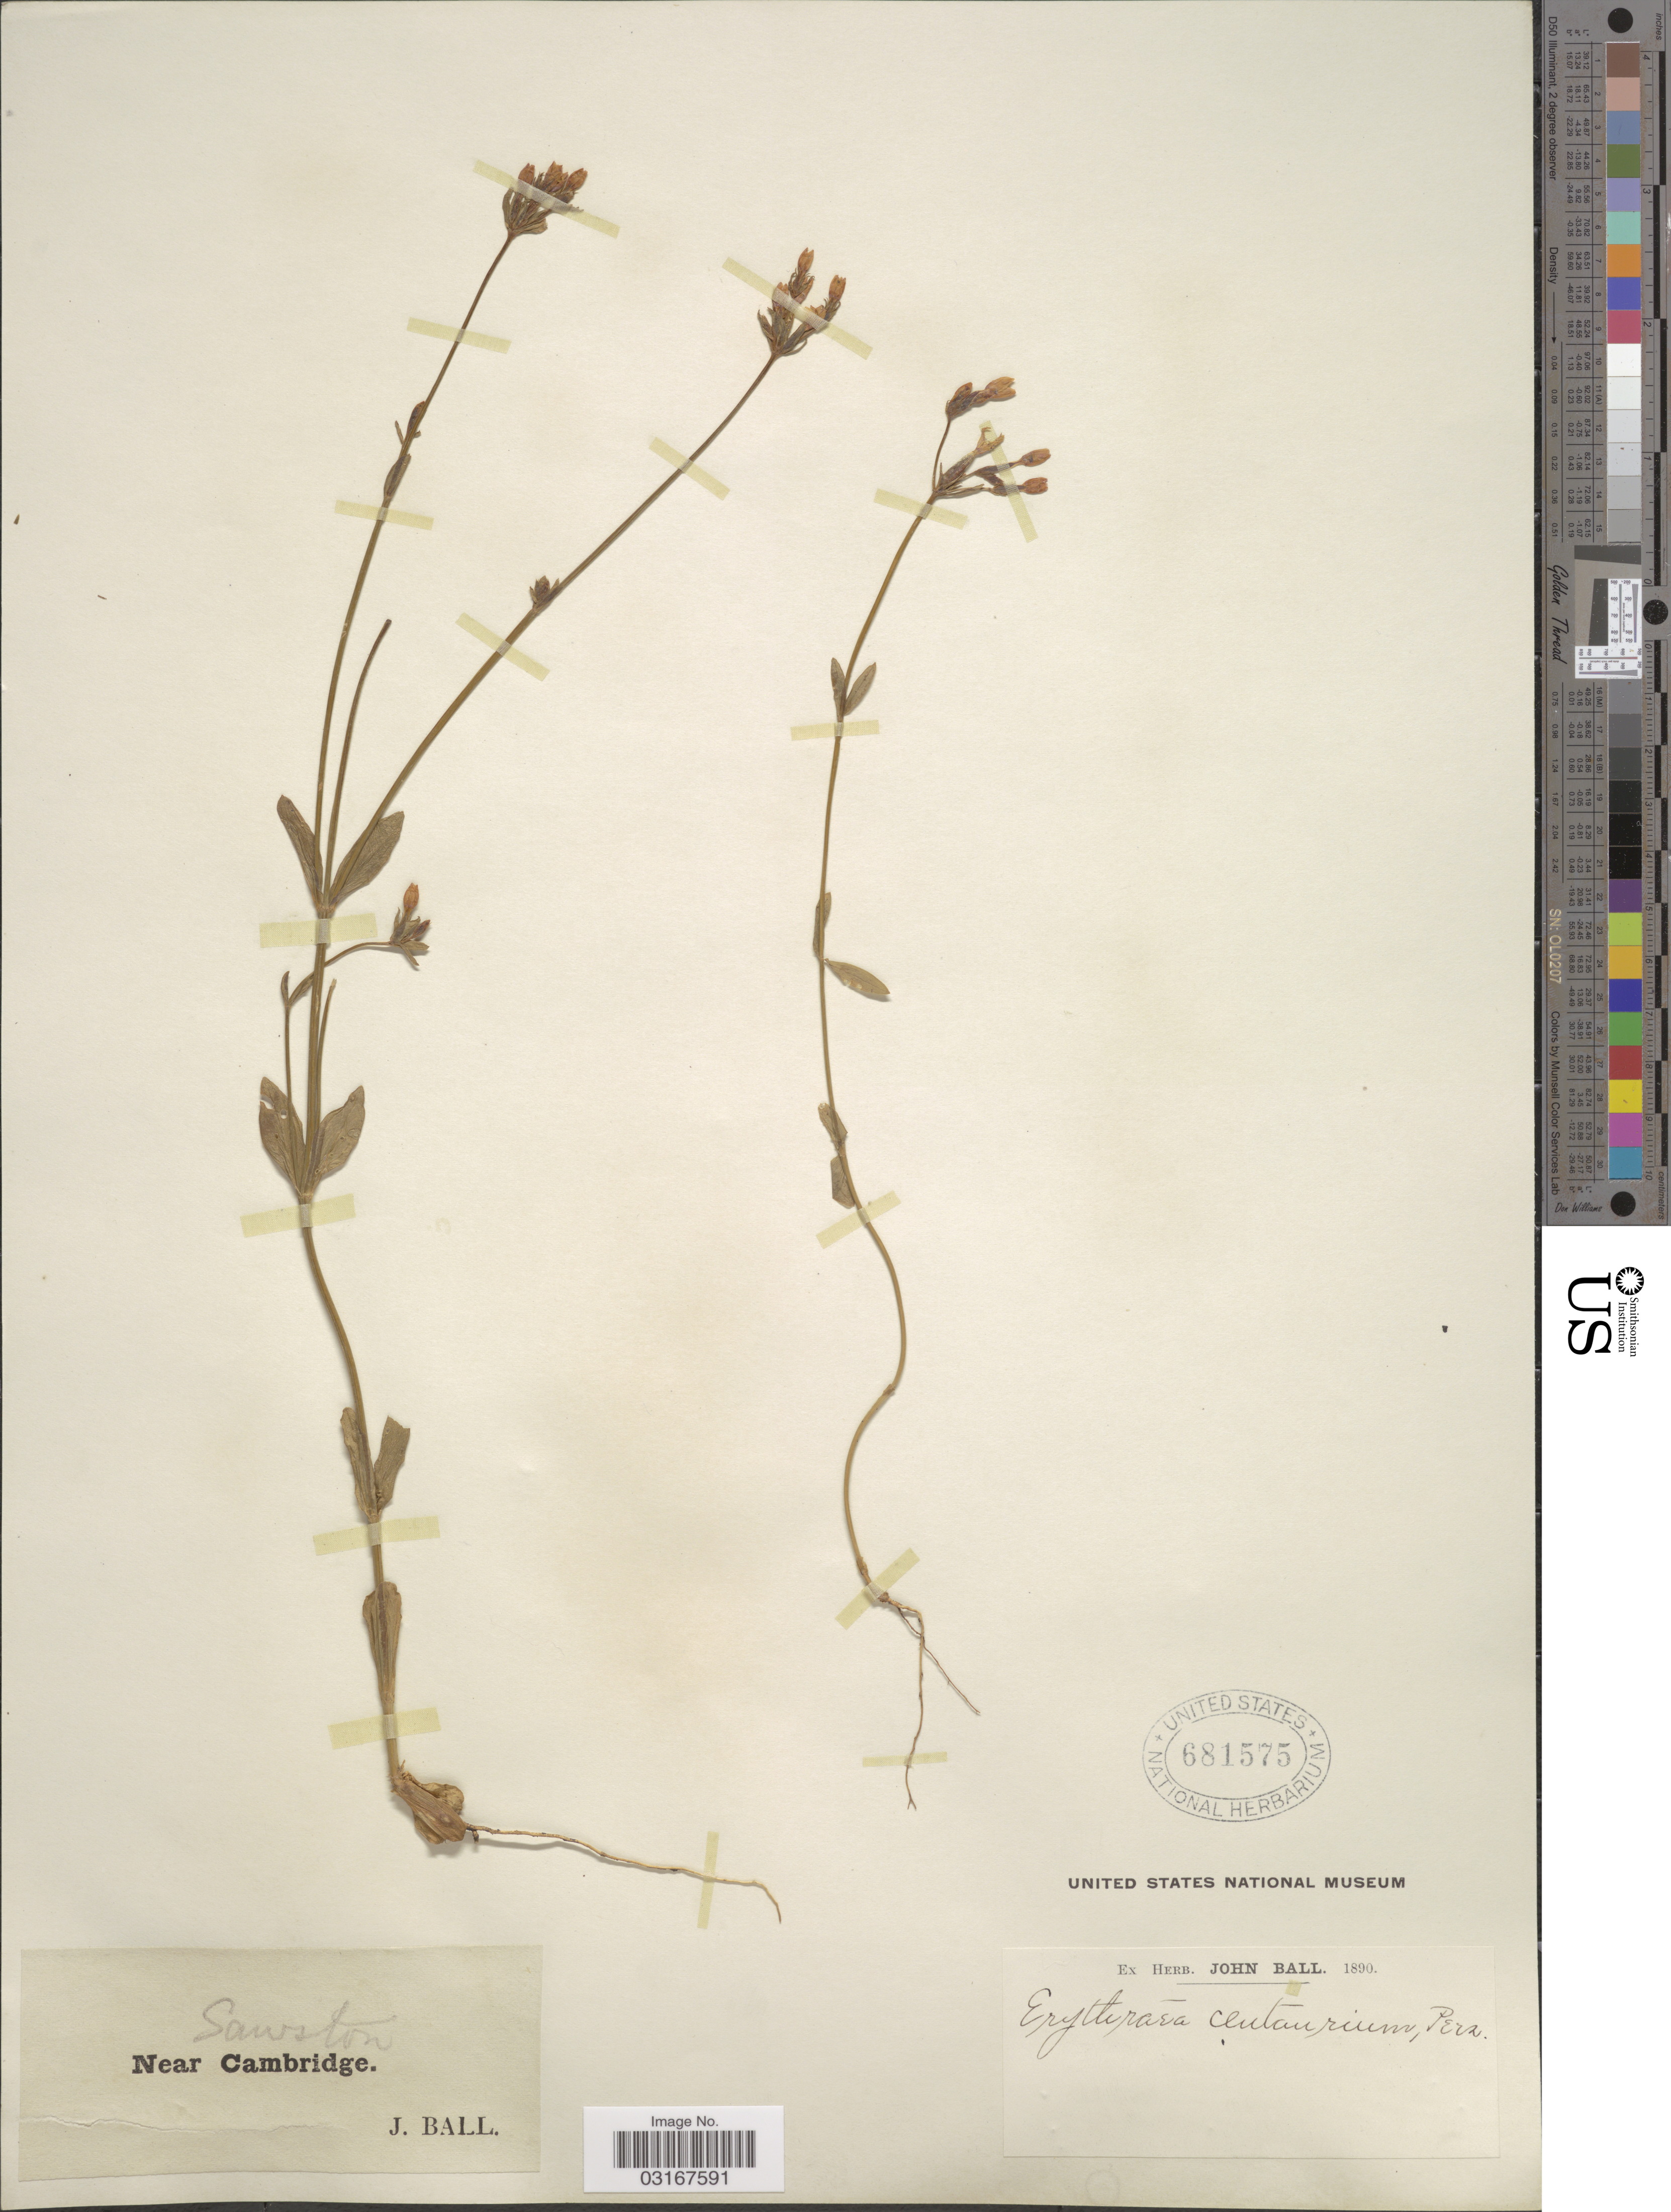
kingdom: Plantae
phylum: Tracheophyta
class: Magnoliopsida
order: Gentianales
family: Gentianaceae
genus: Erythraea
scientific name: Erythraea centaurium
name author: (L.) Borkh.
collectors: J. Ball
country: United Kingdom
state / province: England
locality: Sawston. Near Cambridge.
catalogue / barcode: US 681575